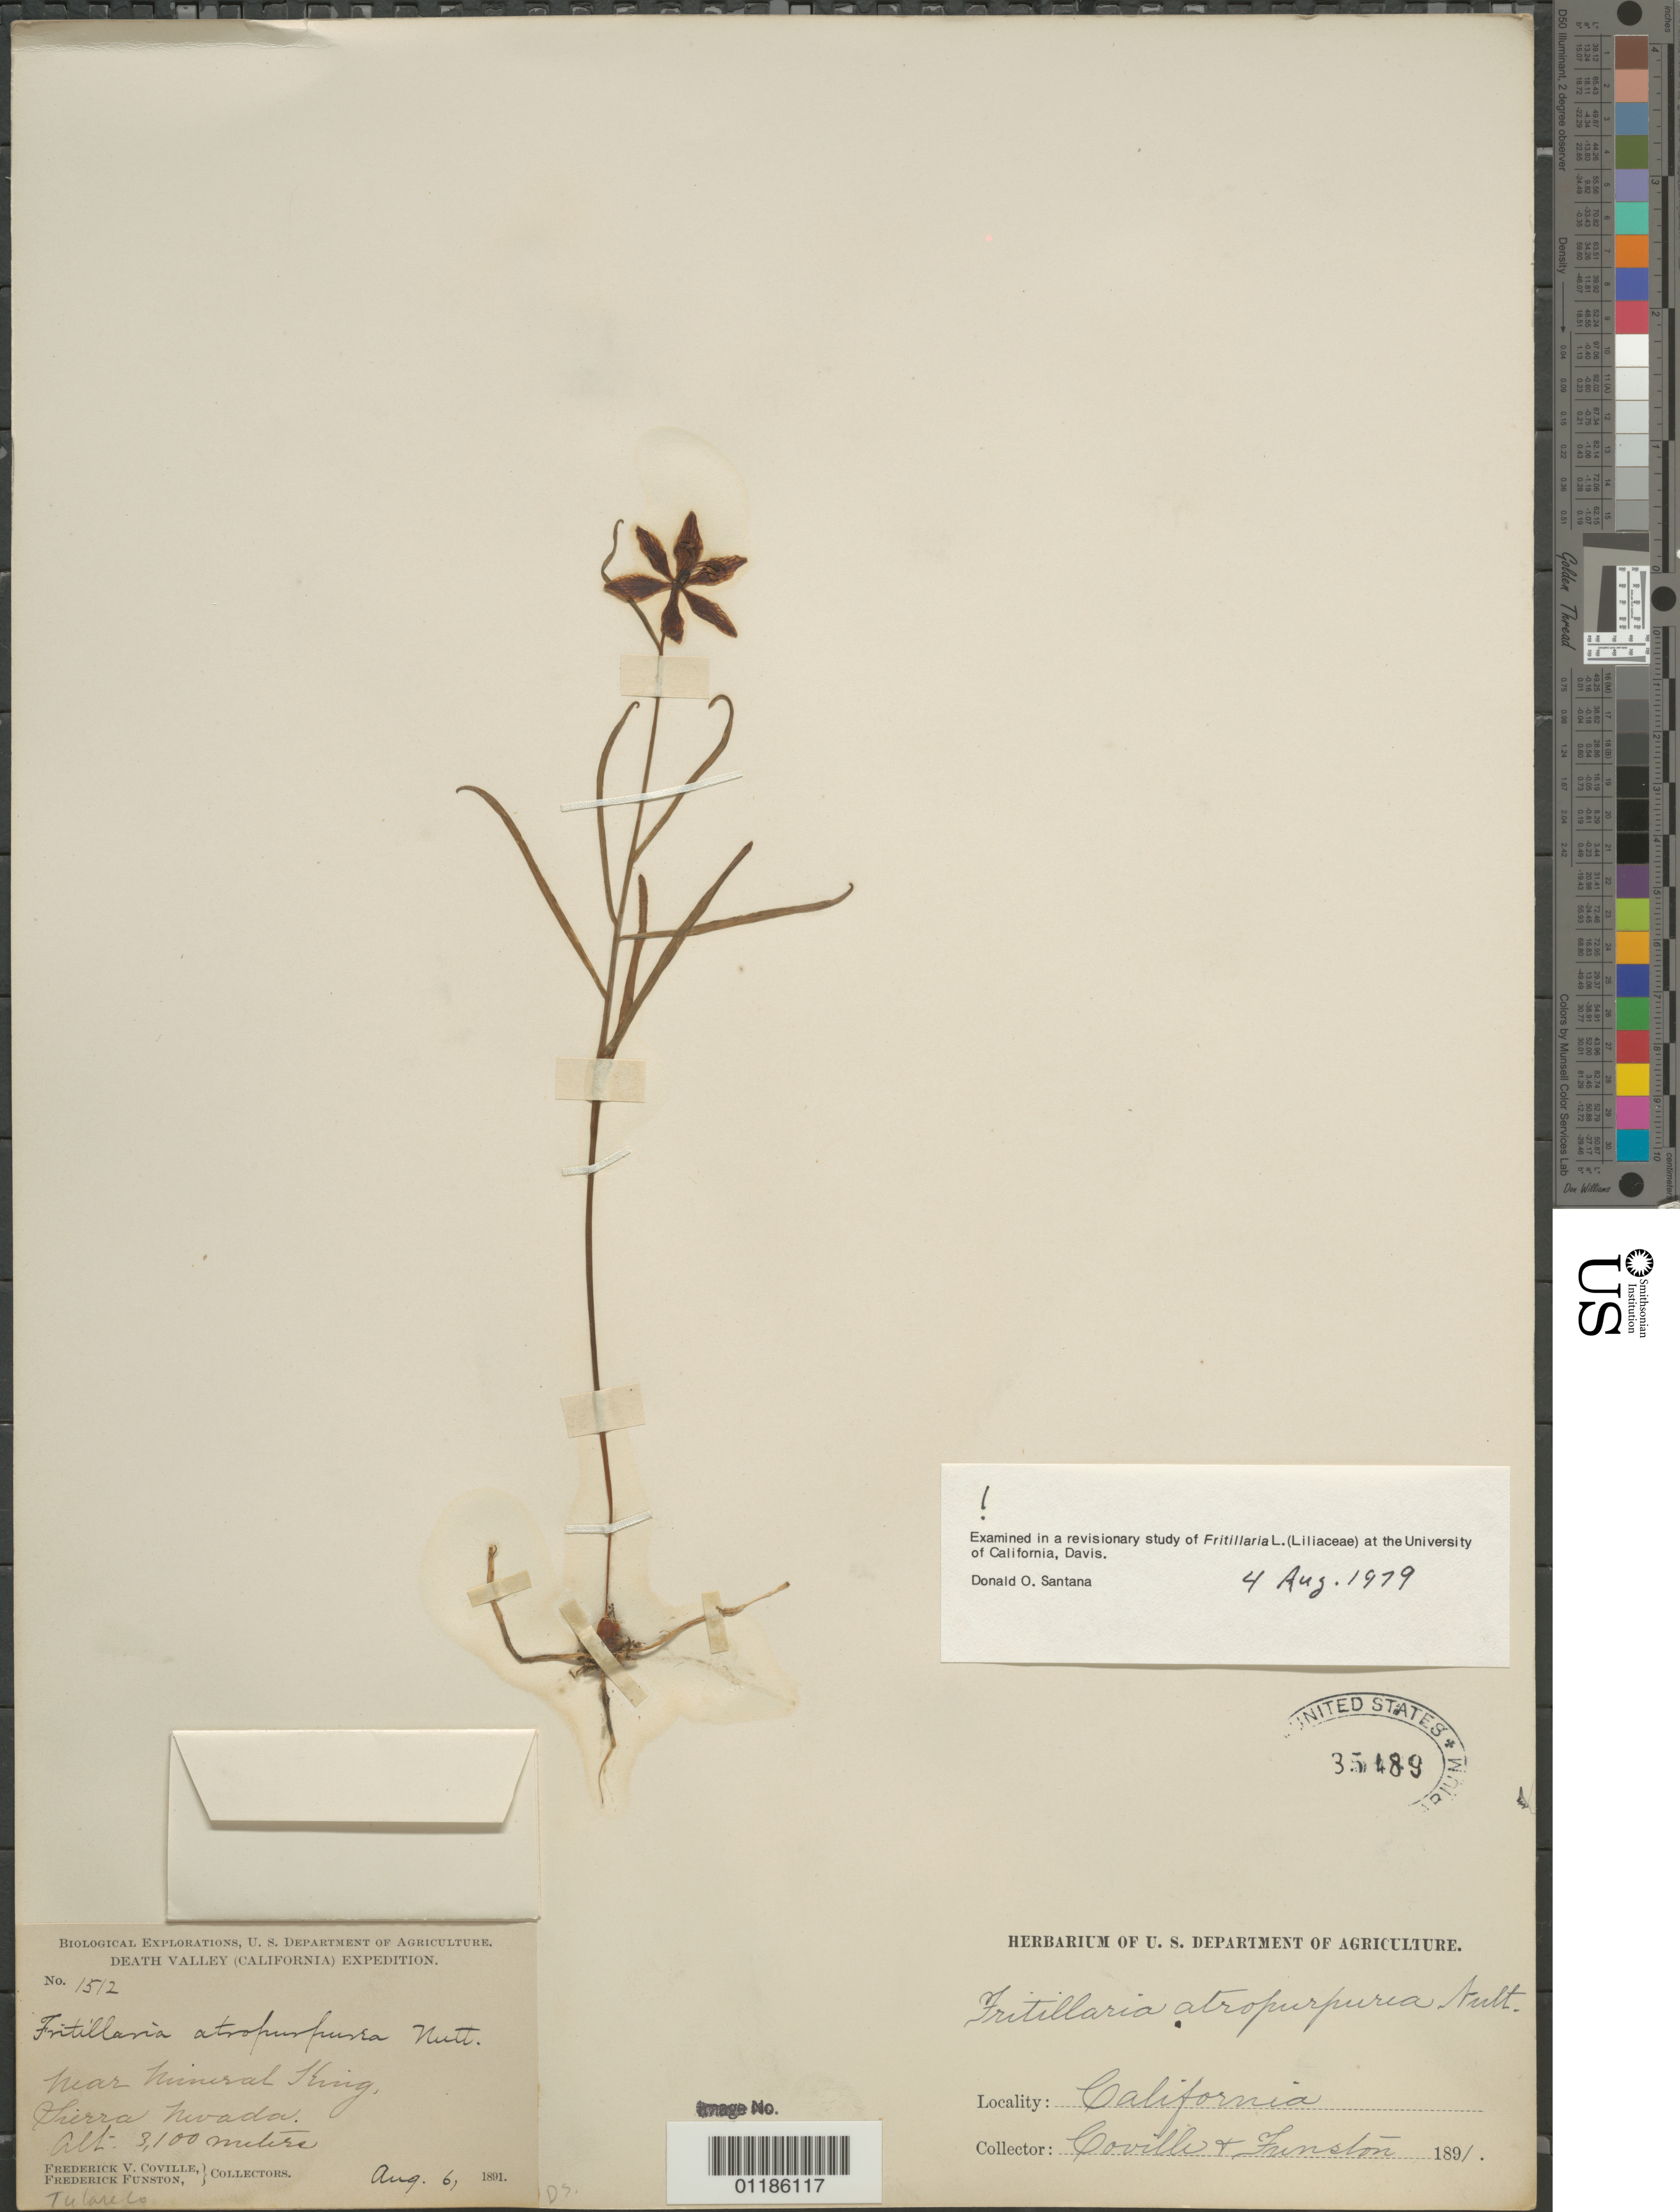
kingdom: Plantae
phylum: Tracheophyta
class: Liliopsida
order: Liliales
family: Liliaceae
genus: Fritillaria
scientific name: Fritillaria atropurpurea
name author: Nutt.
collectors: F. V. Coville & F. Funston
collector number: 1512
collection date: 1891-08-06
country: United States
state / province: California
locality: near Mineral King, Sierra Nevada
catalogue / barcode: US 35189